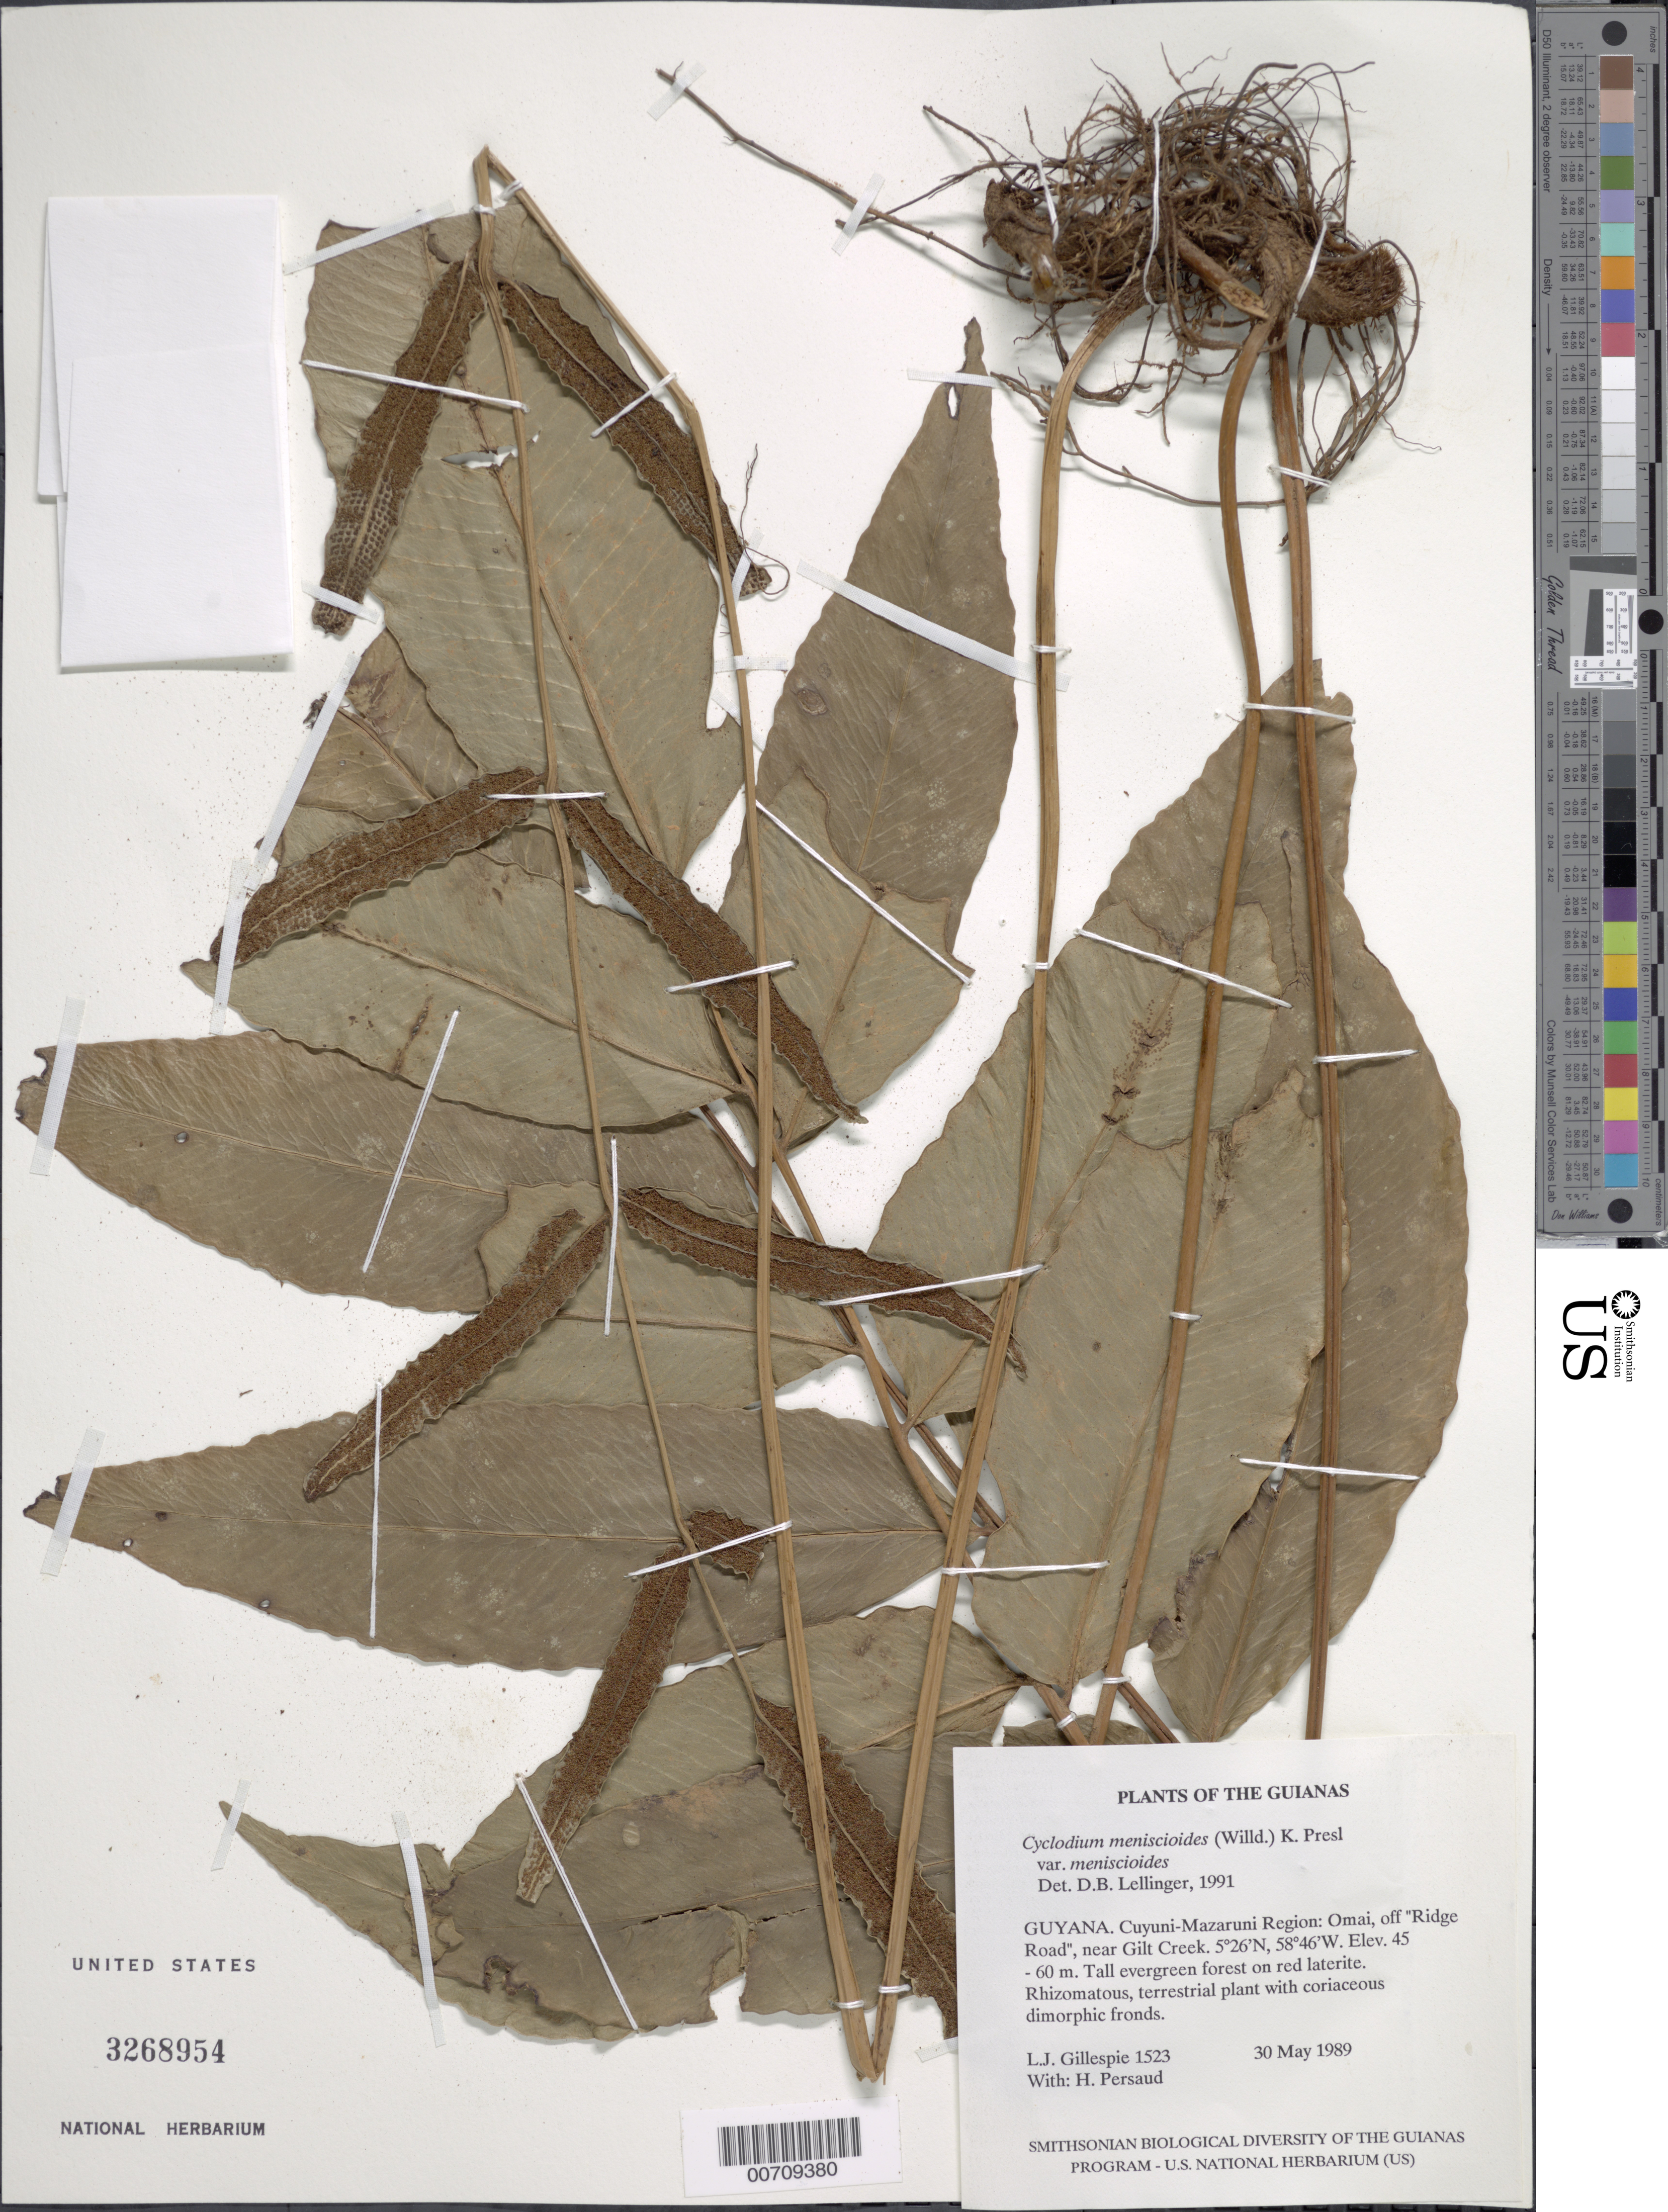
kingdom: Plantae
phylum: Tracheophyta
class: Polypodiopsida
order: Polypodiales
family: Dryopteridaceae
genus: Cyclodium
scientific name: Cyclodium meniscioides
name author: (Willd.) C. Presl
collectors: L. J. Gillespie & H. Persaud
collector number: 1523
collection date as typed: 30 May 1989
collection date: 1989-05-30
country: Guyana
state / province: Cuyuni-Mazaruni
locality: Omai, off "Ridge Road", near Gilt Creek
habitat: Tall evergreen forest on red laterite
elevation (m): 45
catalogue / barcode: US 3268954